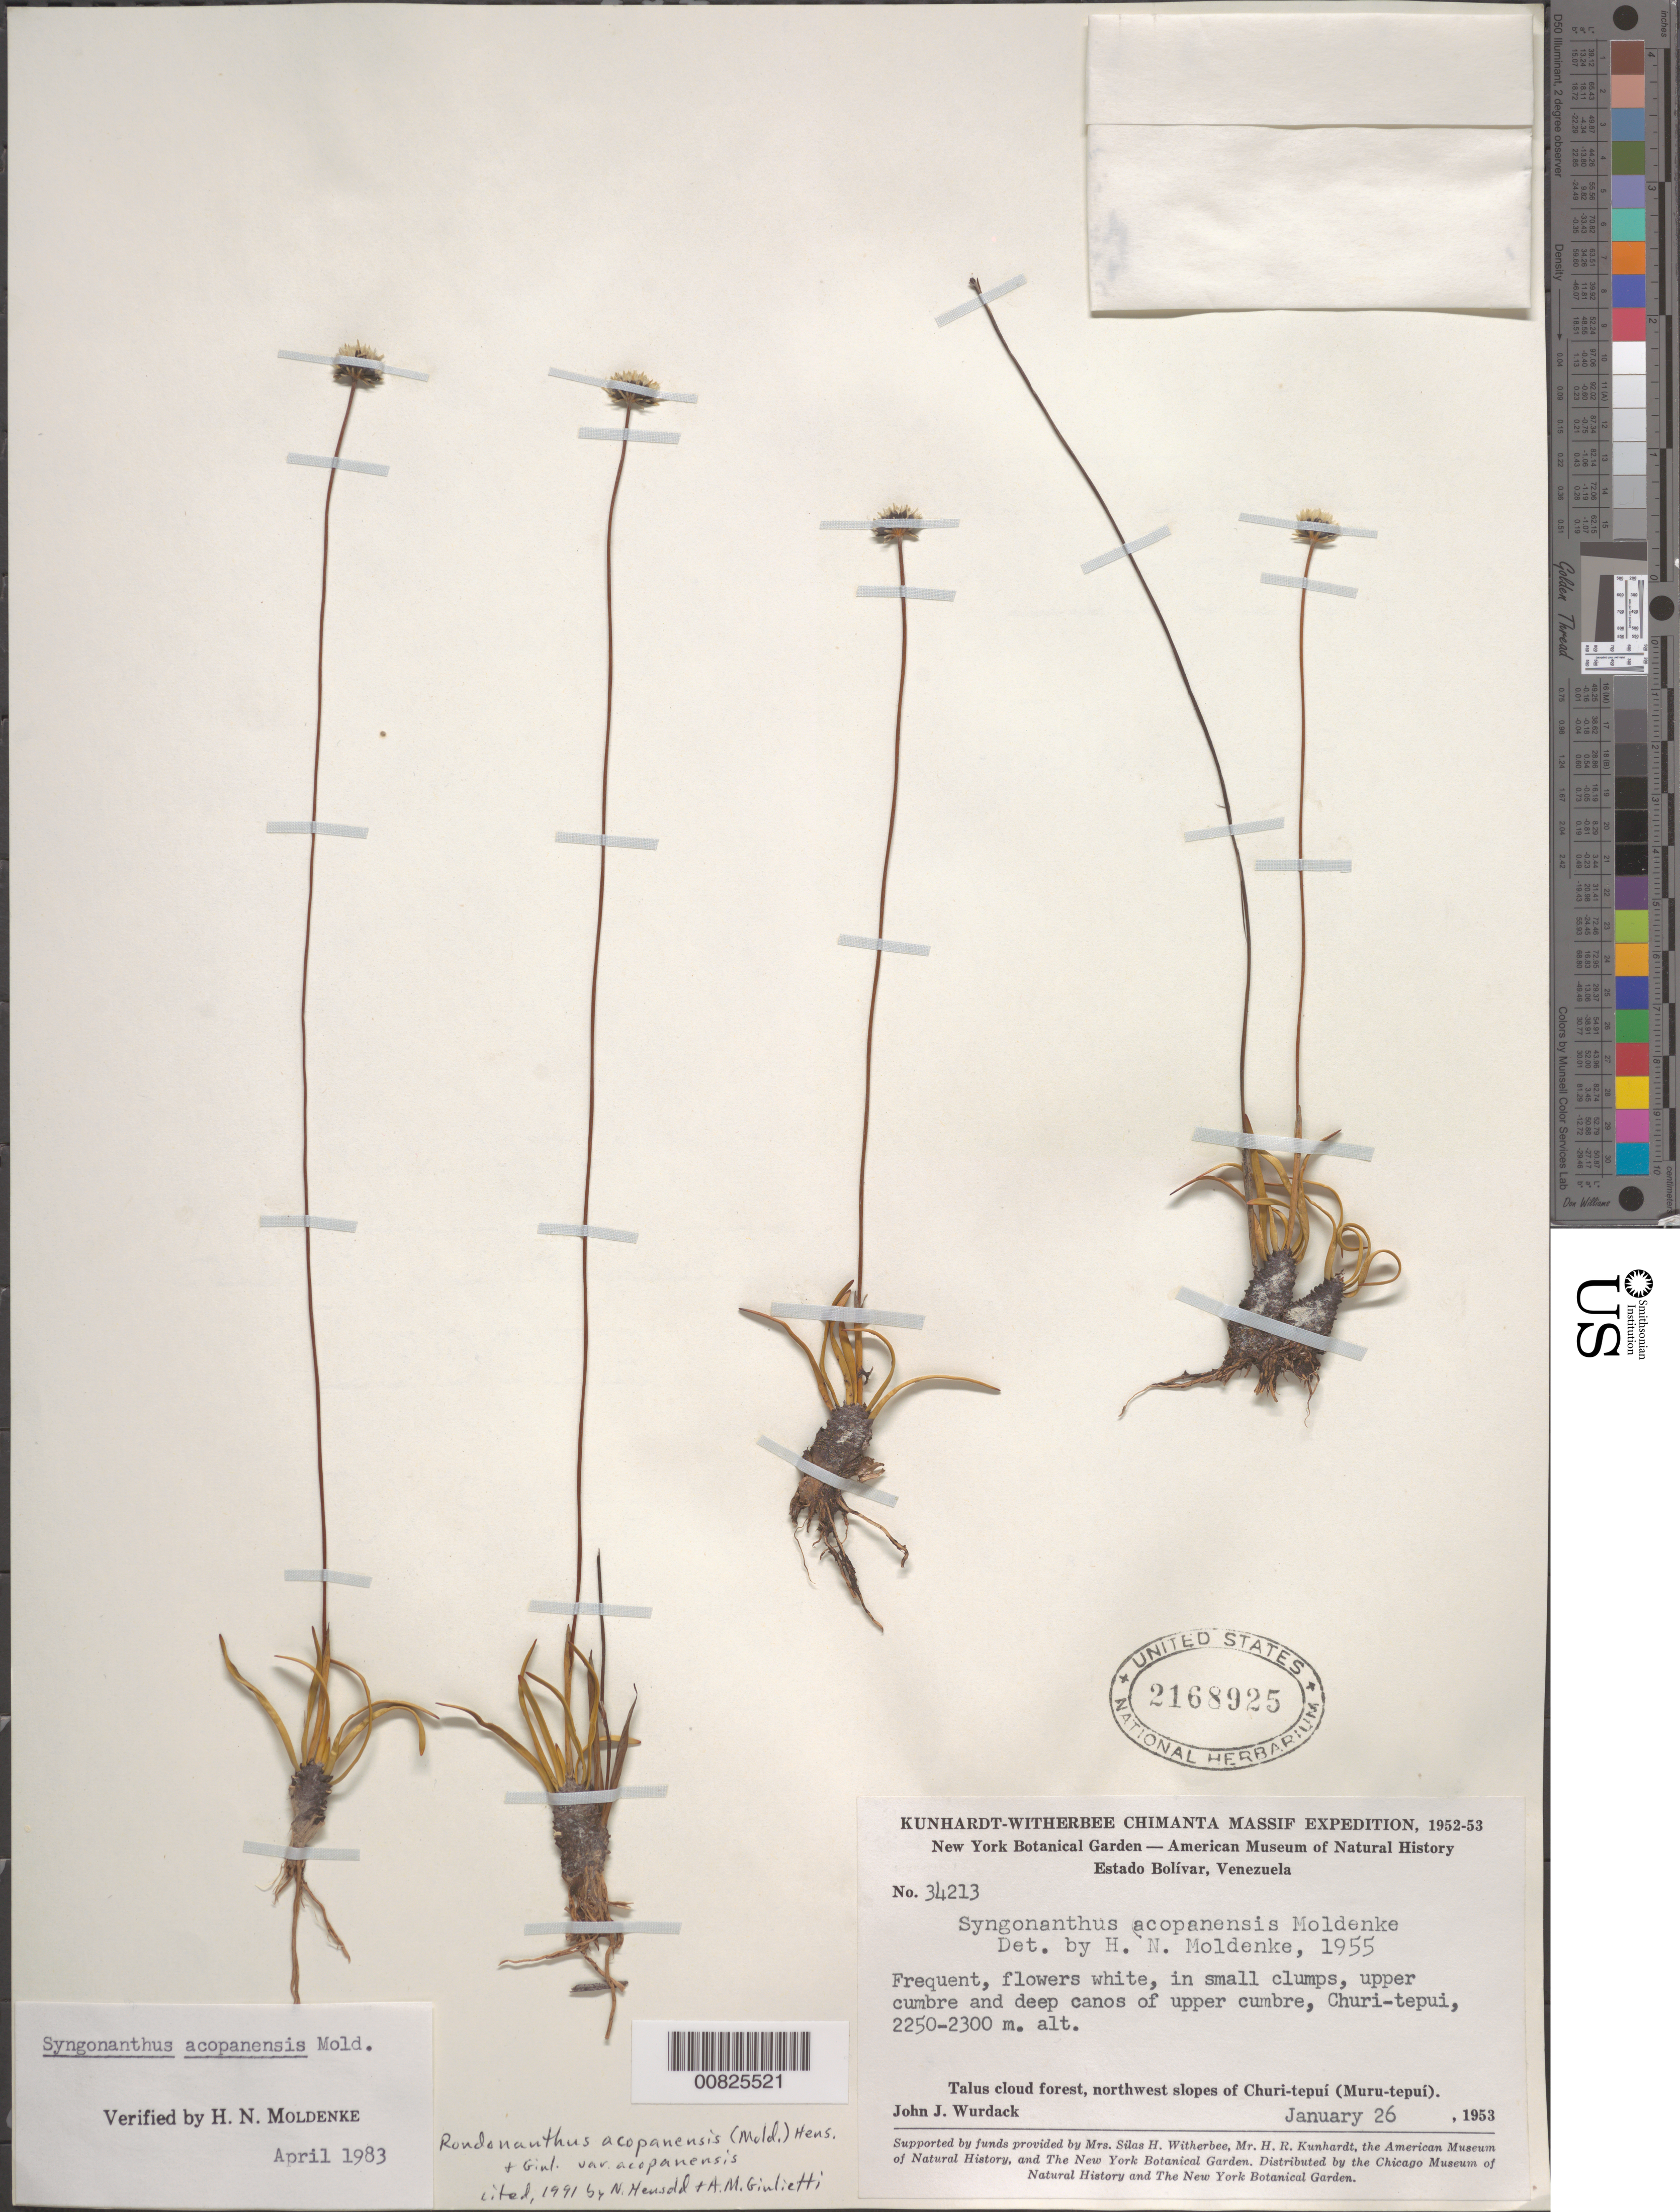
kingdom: Plantae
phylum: Tracheophyta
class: Liliopsida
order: Poales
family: Eriocaulaceae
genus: Rondonanthus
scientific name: Rondonanthus acopanensis var. acopanensis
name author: (Moldenke) Hensold & Giul.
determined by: Giulietti, A. M.; Hensold, N.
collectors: J. J. Wurdack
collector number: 34213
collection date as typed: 26-Jan-53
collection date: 1953-01-26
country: Venezuela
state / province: Bolívar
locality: Churi-tepuí (Muru-tepuí), NW slopes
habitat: Talus cloud forest, upper cumbre and deep caños of upper cumbre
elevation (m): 2250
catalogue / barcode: US 2168925